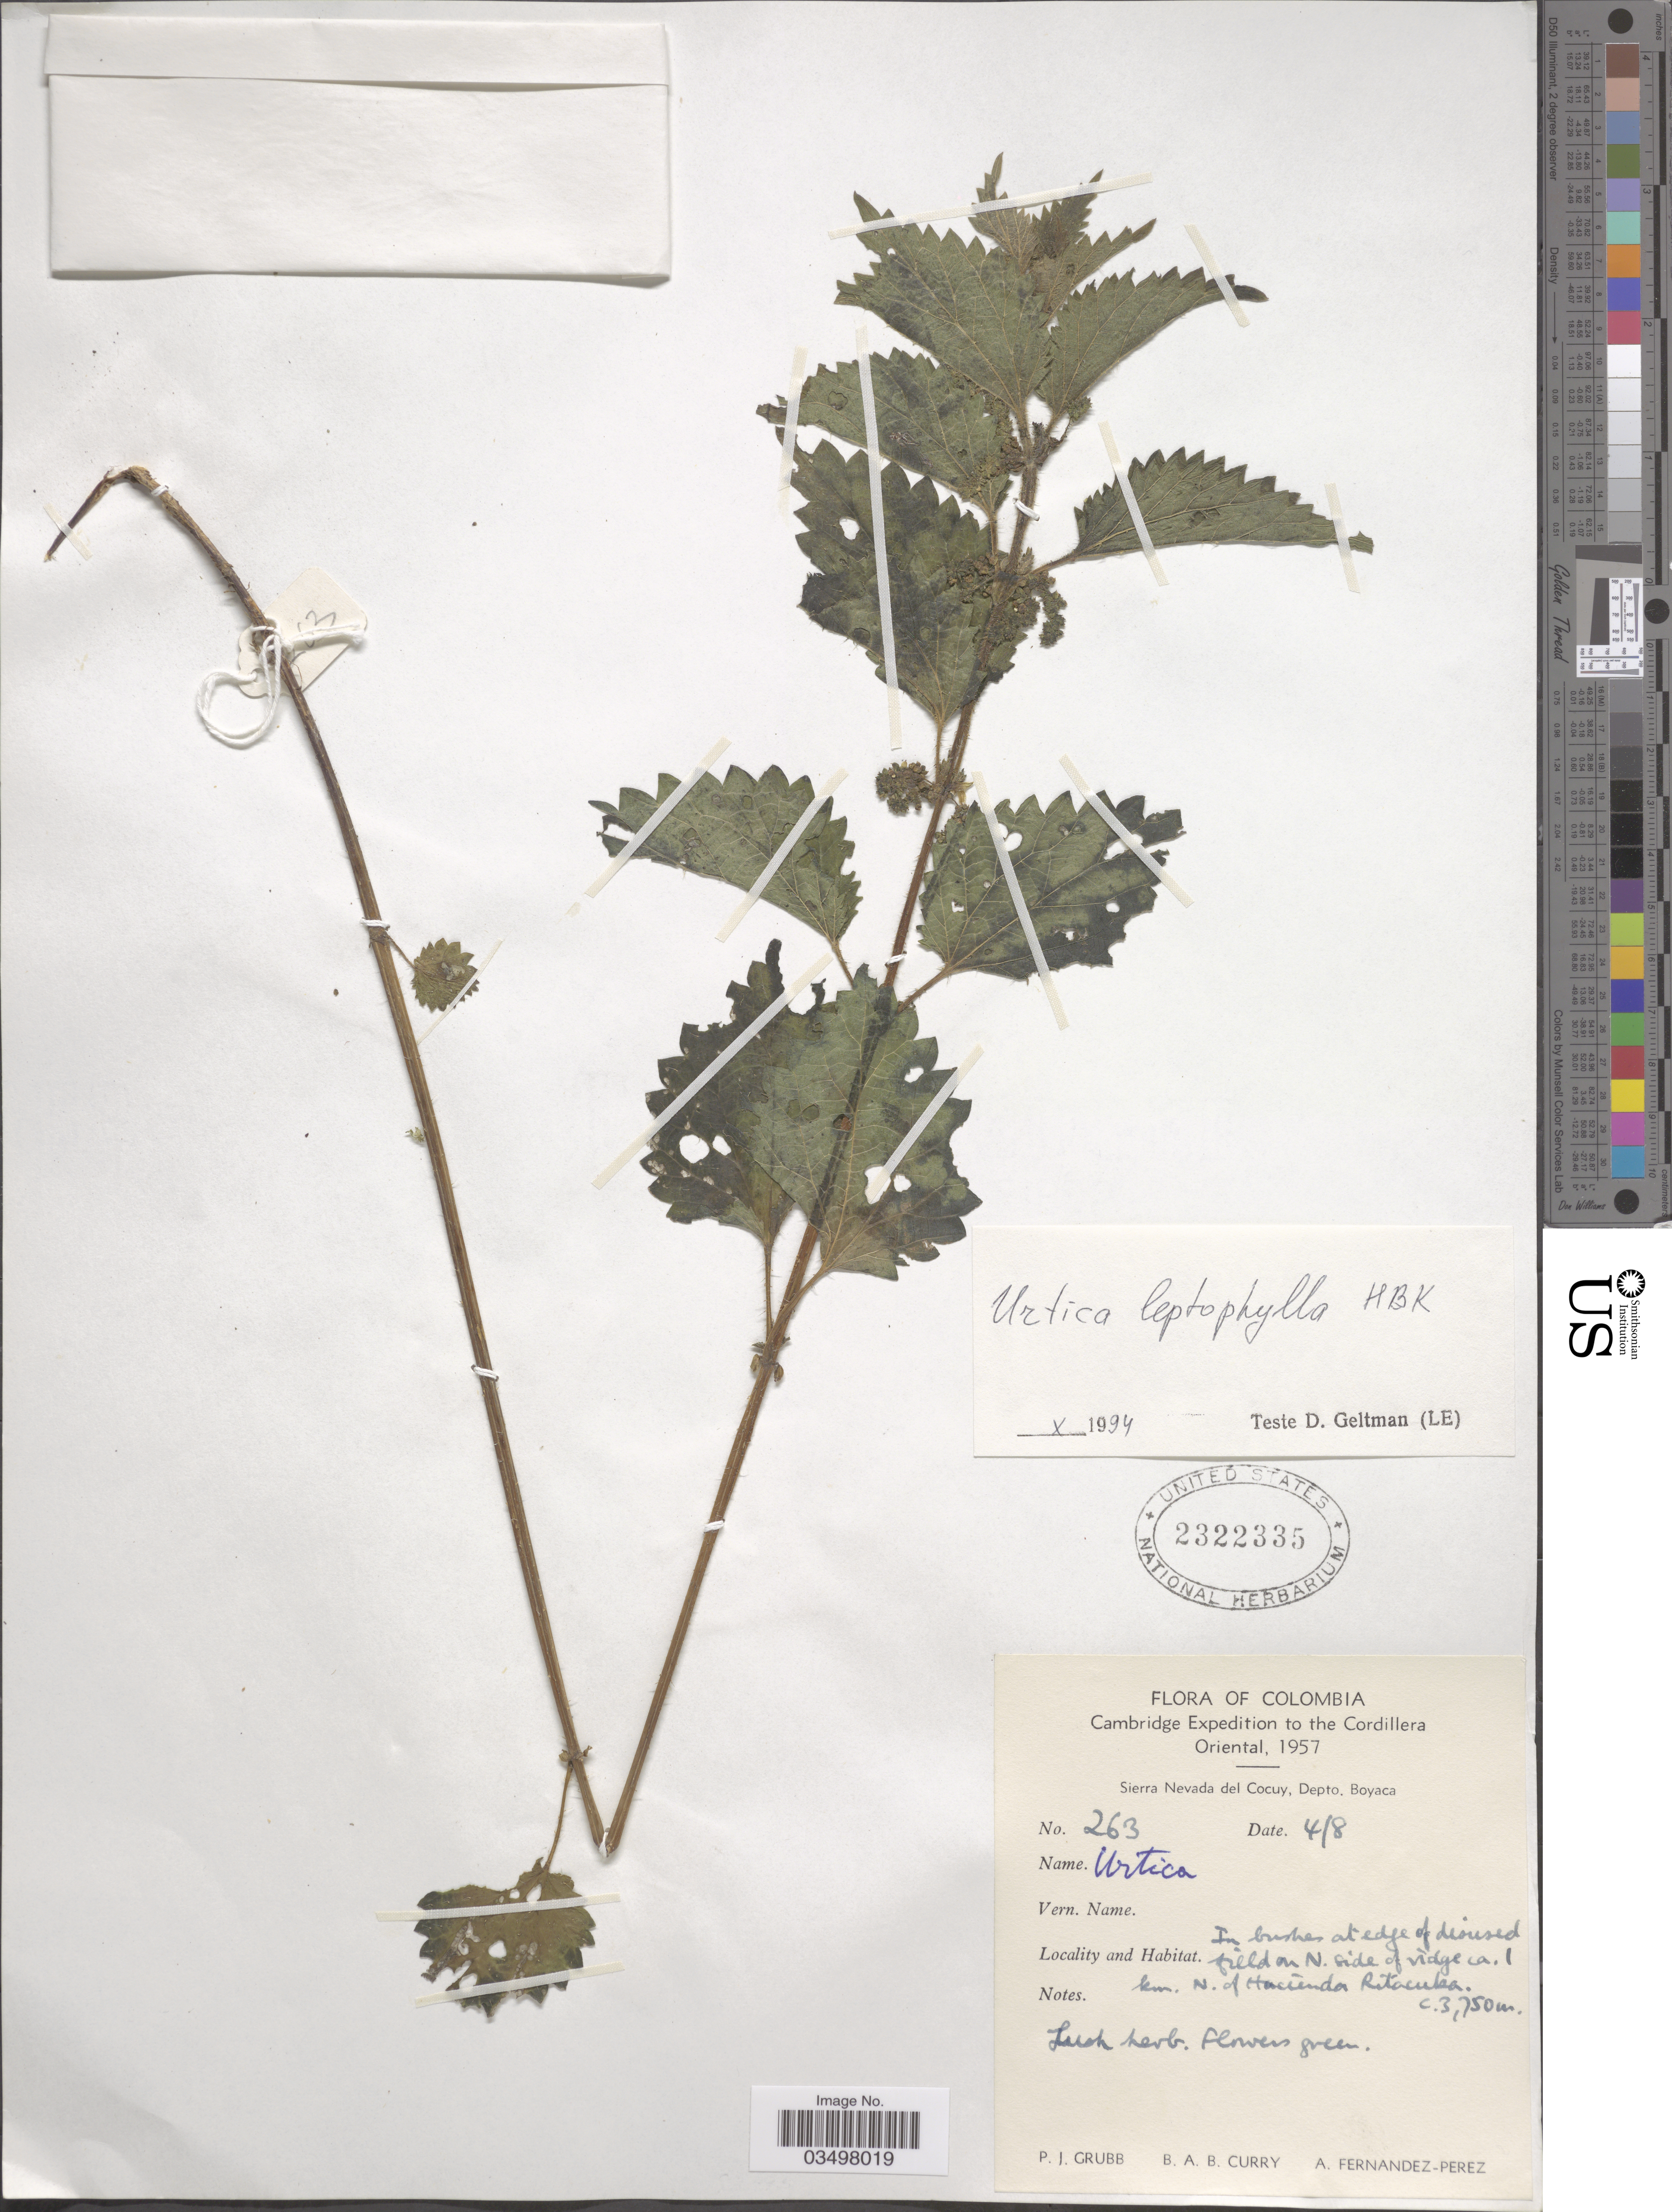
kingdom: Plantae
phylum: Tracheophyta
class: Magnoliopsida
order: Rosales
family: Urticaceae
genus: Urtica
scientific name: Urtica leptophylla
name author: Kunth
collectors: P. J. Grubb, B. A. B. Curry & A. Fernández-Pérez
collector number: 263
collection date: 1957-08-04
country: Colombia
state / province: Boyacá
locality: Cordillera Oriental. Sierra Nevada del Cocuy, Depto. Boyaca. In bushes at edge of disused field on N. side of ridge ca. 1 km. N. of Hacienda Ritacuba.*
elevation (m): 3750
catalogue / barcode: US 2322335